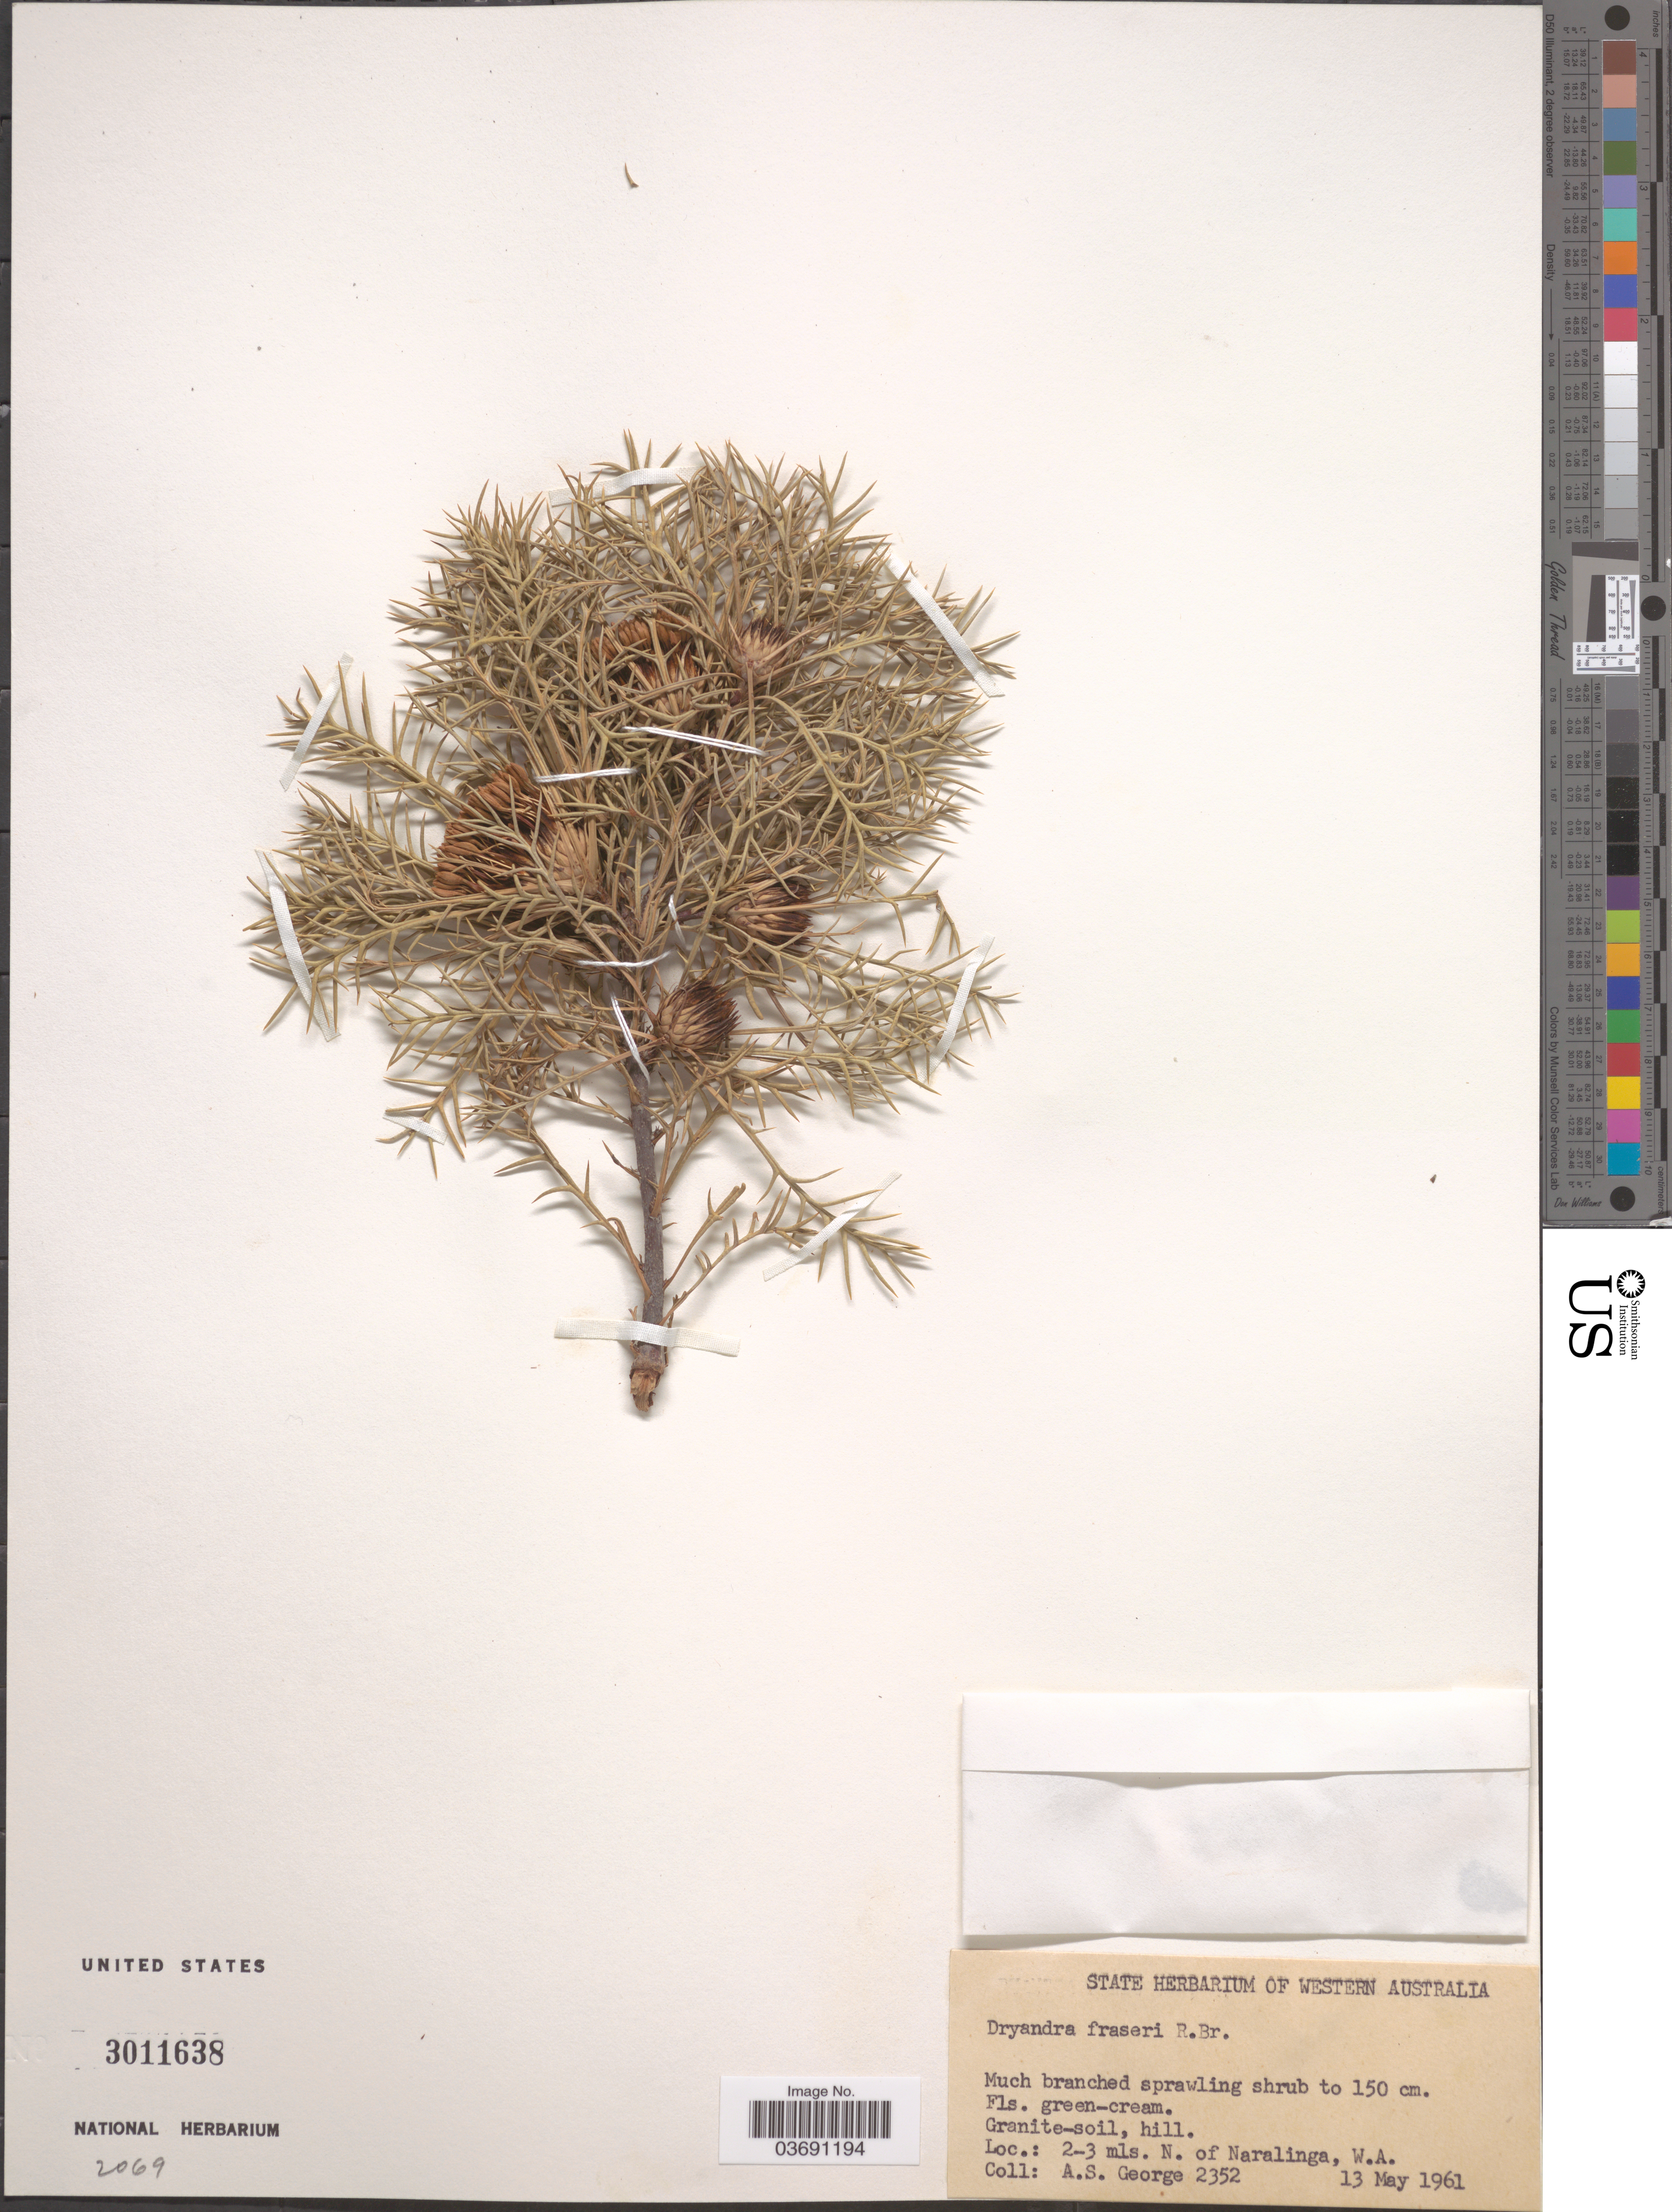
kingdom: Plantae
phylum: Tracheophyta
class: Magnoliopsida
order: Proteales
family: Proteaceae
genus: Dryandra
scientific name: Dryandra fraseri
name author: R. Br.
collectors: A. S. George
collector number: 2352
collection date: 1961-05-13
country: Australia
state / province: Western Australia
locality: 2-3 mls. N. of Naralinga.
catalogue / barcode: US 3011638